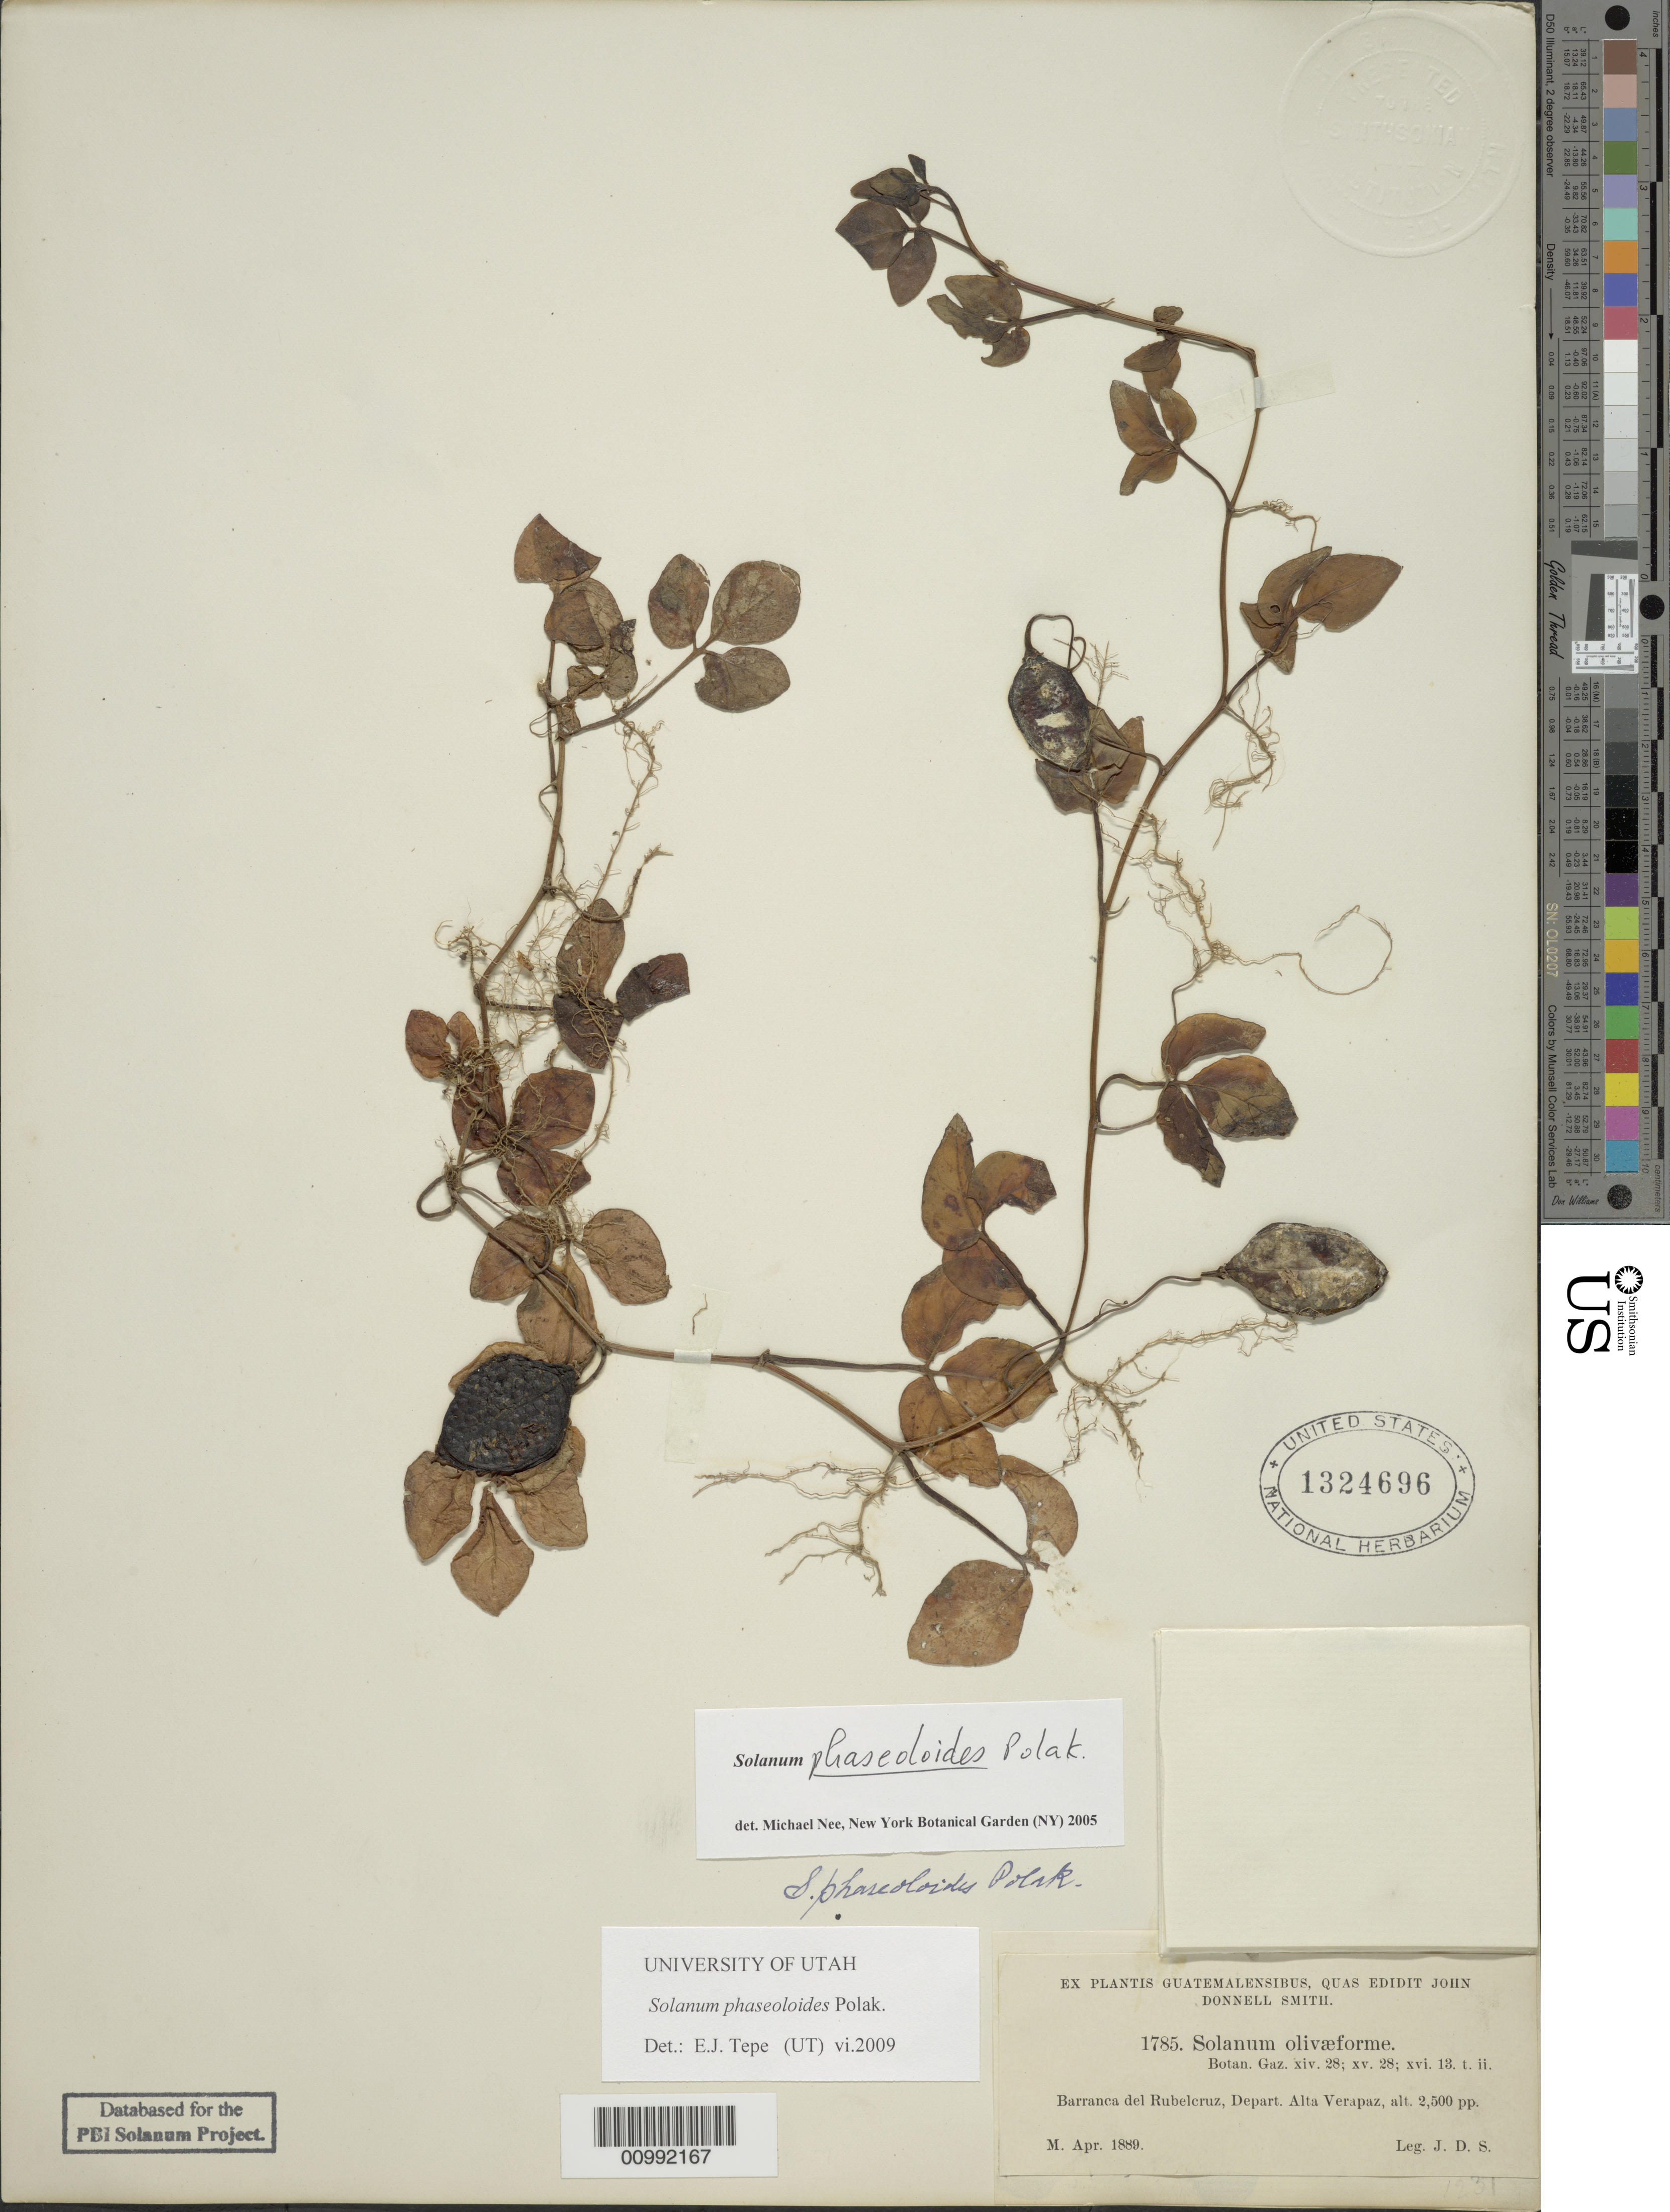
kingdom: Plantae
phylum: Tracheophyta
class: Magnoliopsida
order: Solanales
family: Solanaceae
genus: Solanum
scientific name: Solanum phaseoloides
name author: Pol.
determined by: Tepe, E. J., (UT)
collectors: J. Donnell Smith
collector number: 1785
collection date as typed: Apr 1889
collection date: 1889-04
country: Guatemala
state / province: Alta Verapaz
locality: Barranca de Rubelcruz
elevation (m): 762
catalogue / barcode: US 1324696